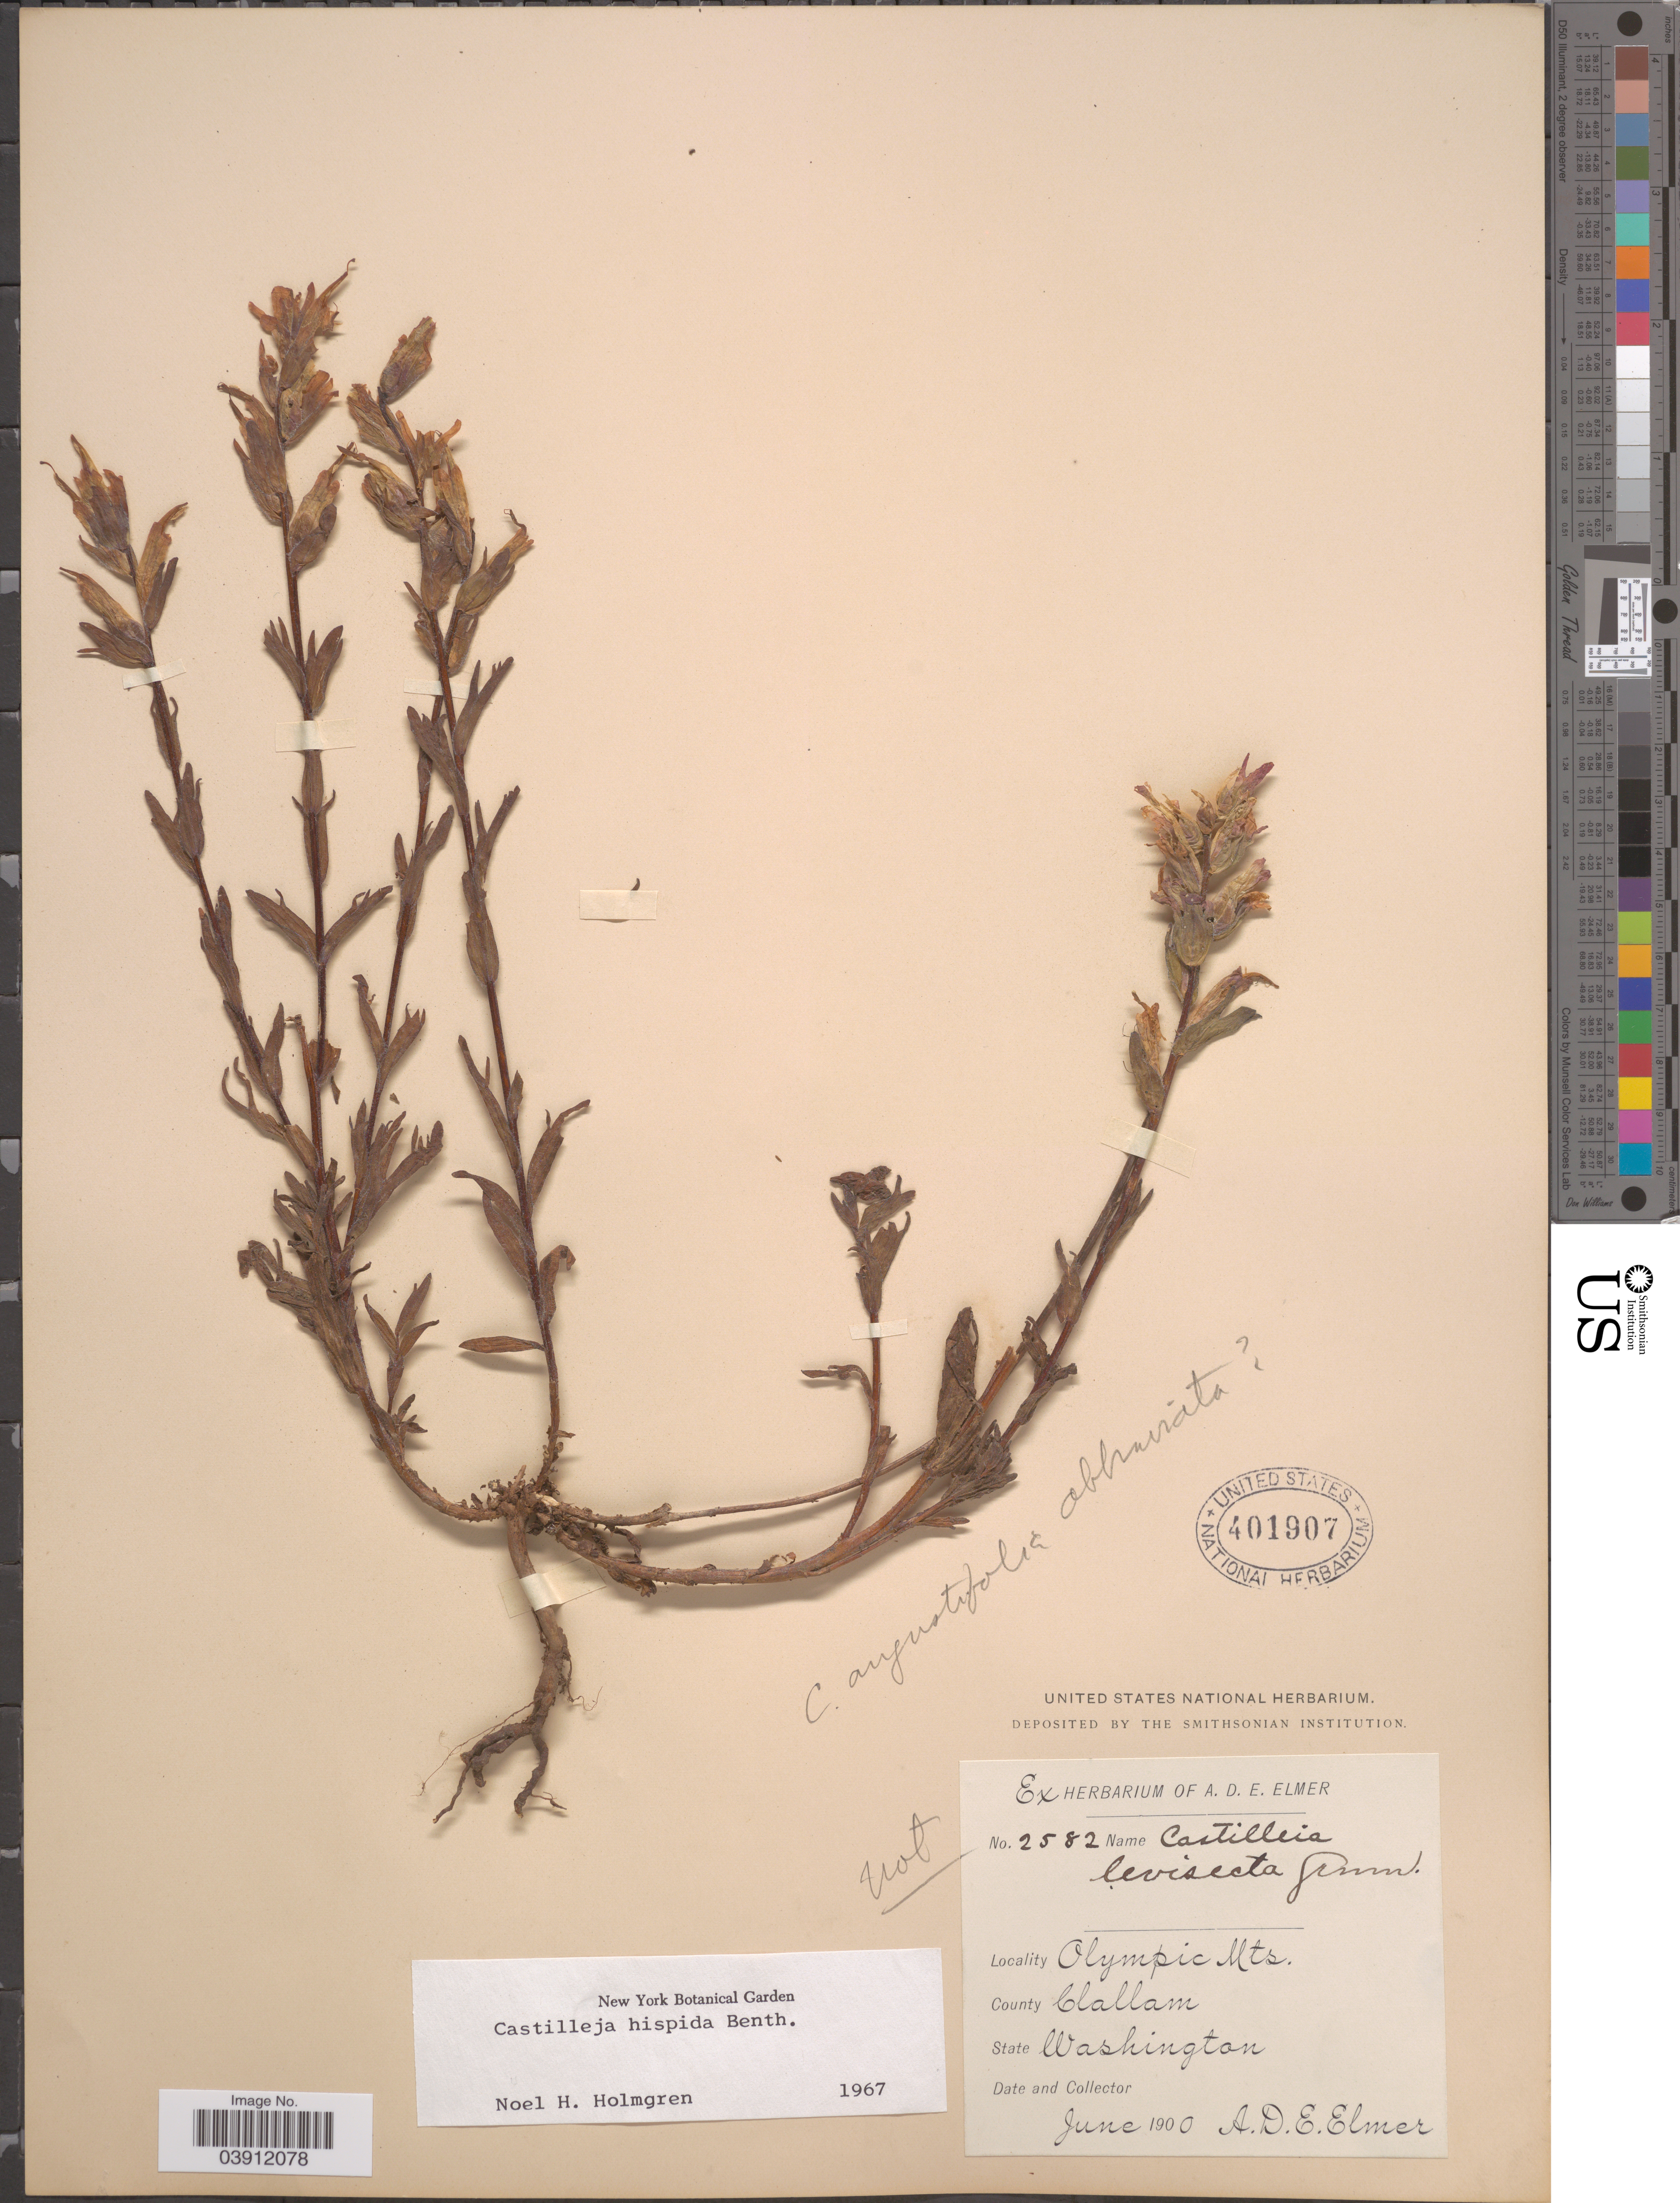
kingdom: Plantae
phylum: Tracheophyta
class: Magnoliopsida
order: Lamiales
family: Orobanchaceae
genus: Castilleja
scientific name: Castilleja hispida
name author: Benth. ex Hook.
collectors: A. D. E. Elmer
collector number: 2582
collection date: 1900-06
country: United States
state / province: Washington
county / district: Clallam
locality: Olympic Mts. County Clallam.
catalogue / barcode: US 401907